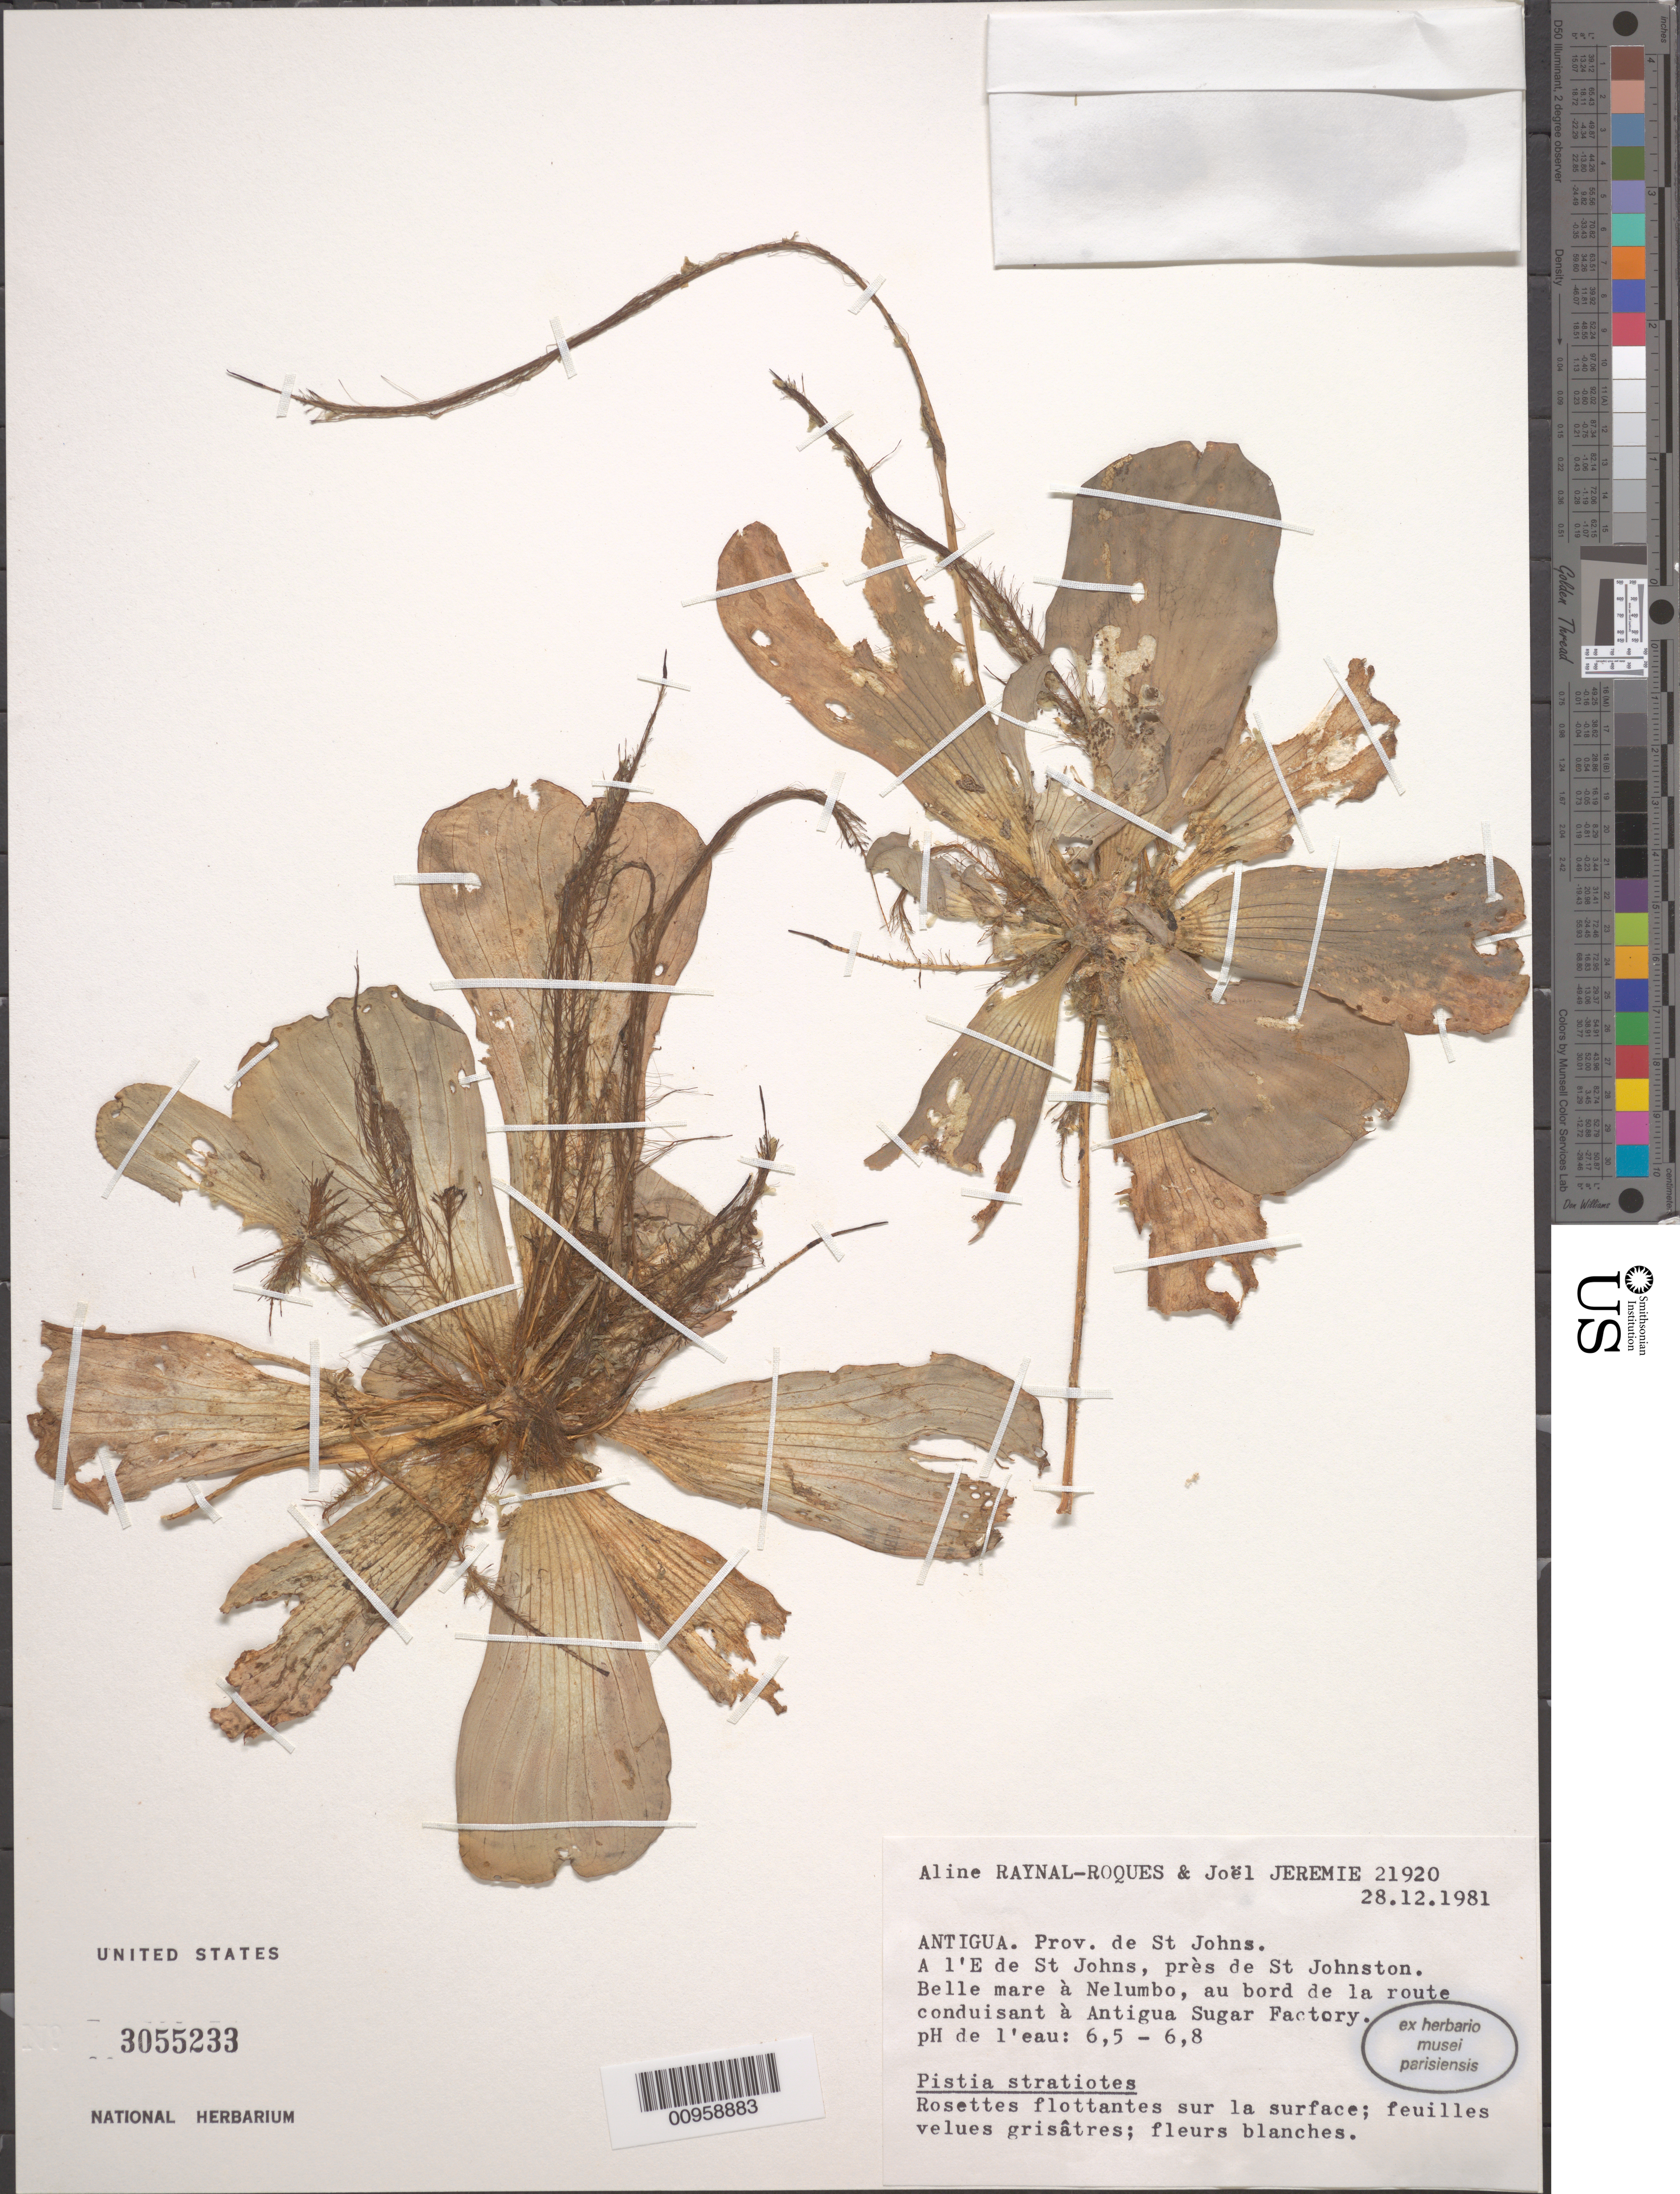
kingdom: Plantae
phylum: Tracheophyta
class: Liliopsida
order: Alismatales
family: Araceae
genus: Pistia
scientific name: Pistia stratiotes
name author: L.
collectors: A. M. Raynal & J. Jérémie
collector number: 21920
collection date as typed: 28 Dec 1981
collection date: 1981-12-28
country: Antigua and Barbuda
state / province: Saint John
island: Antigua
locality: Près de St. Johnston, Belle mare à Nelumbo, au bord de la route conduissant à Antigua Sugar Factory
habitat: Rosettes flottantes sur la surface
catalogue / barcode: US 3055233